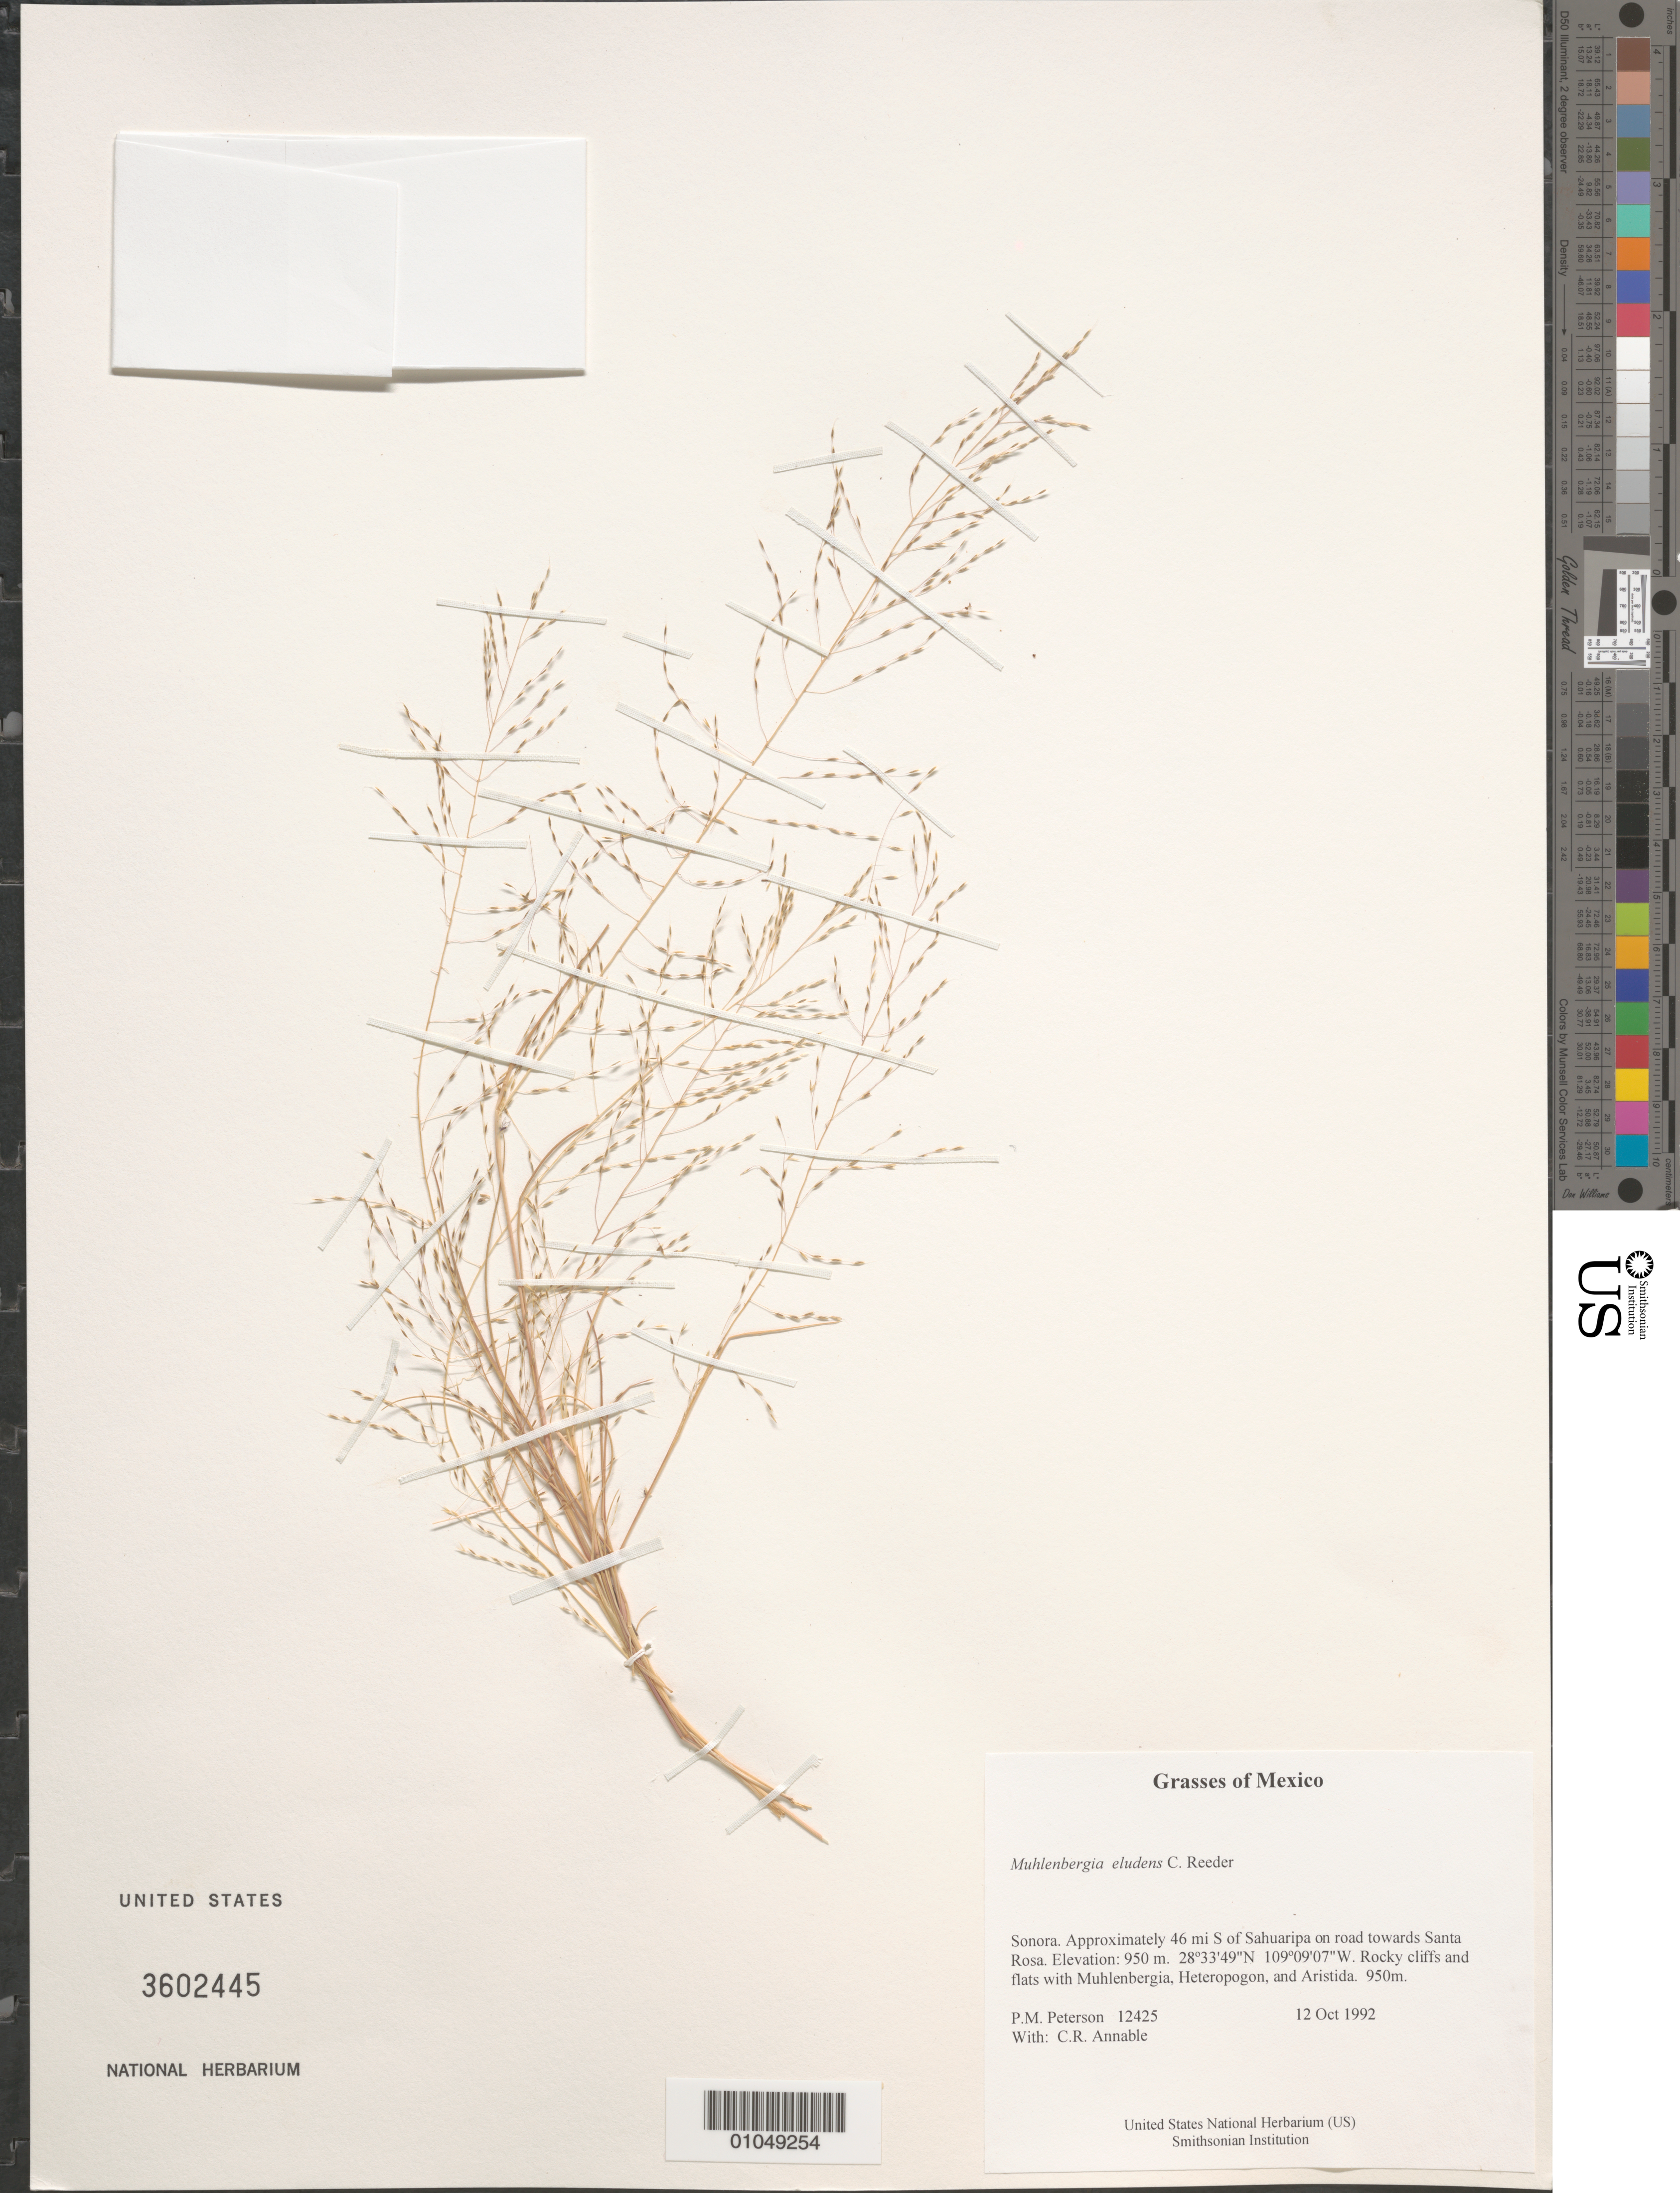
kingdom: Plantae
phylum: Tracheophyta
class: Liliopsida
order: Poales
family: Poaceae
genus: Muhlenbergia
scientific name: Muhlenbergia eludens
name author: C. Reeder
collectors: P. M. Peterson & C. R. Annable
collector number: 12425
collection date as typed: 12 Oct 1992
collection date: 1992-10-12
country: Mexico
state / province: Sonora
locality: Approximately 46 mi S of Sahuaripa on road towards Santa Rosa.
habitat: Rocky cliffs and flats with Muhlenbergia, Heteropogon, and Aristida. 950m.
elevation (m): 950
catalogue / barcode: US 3602445